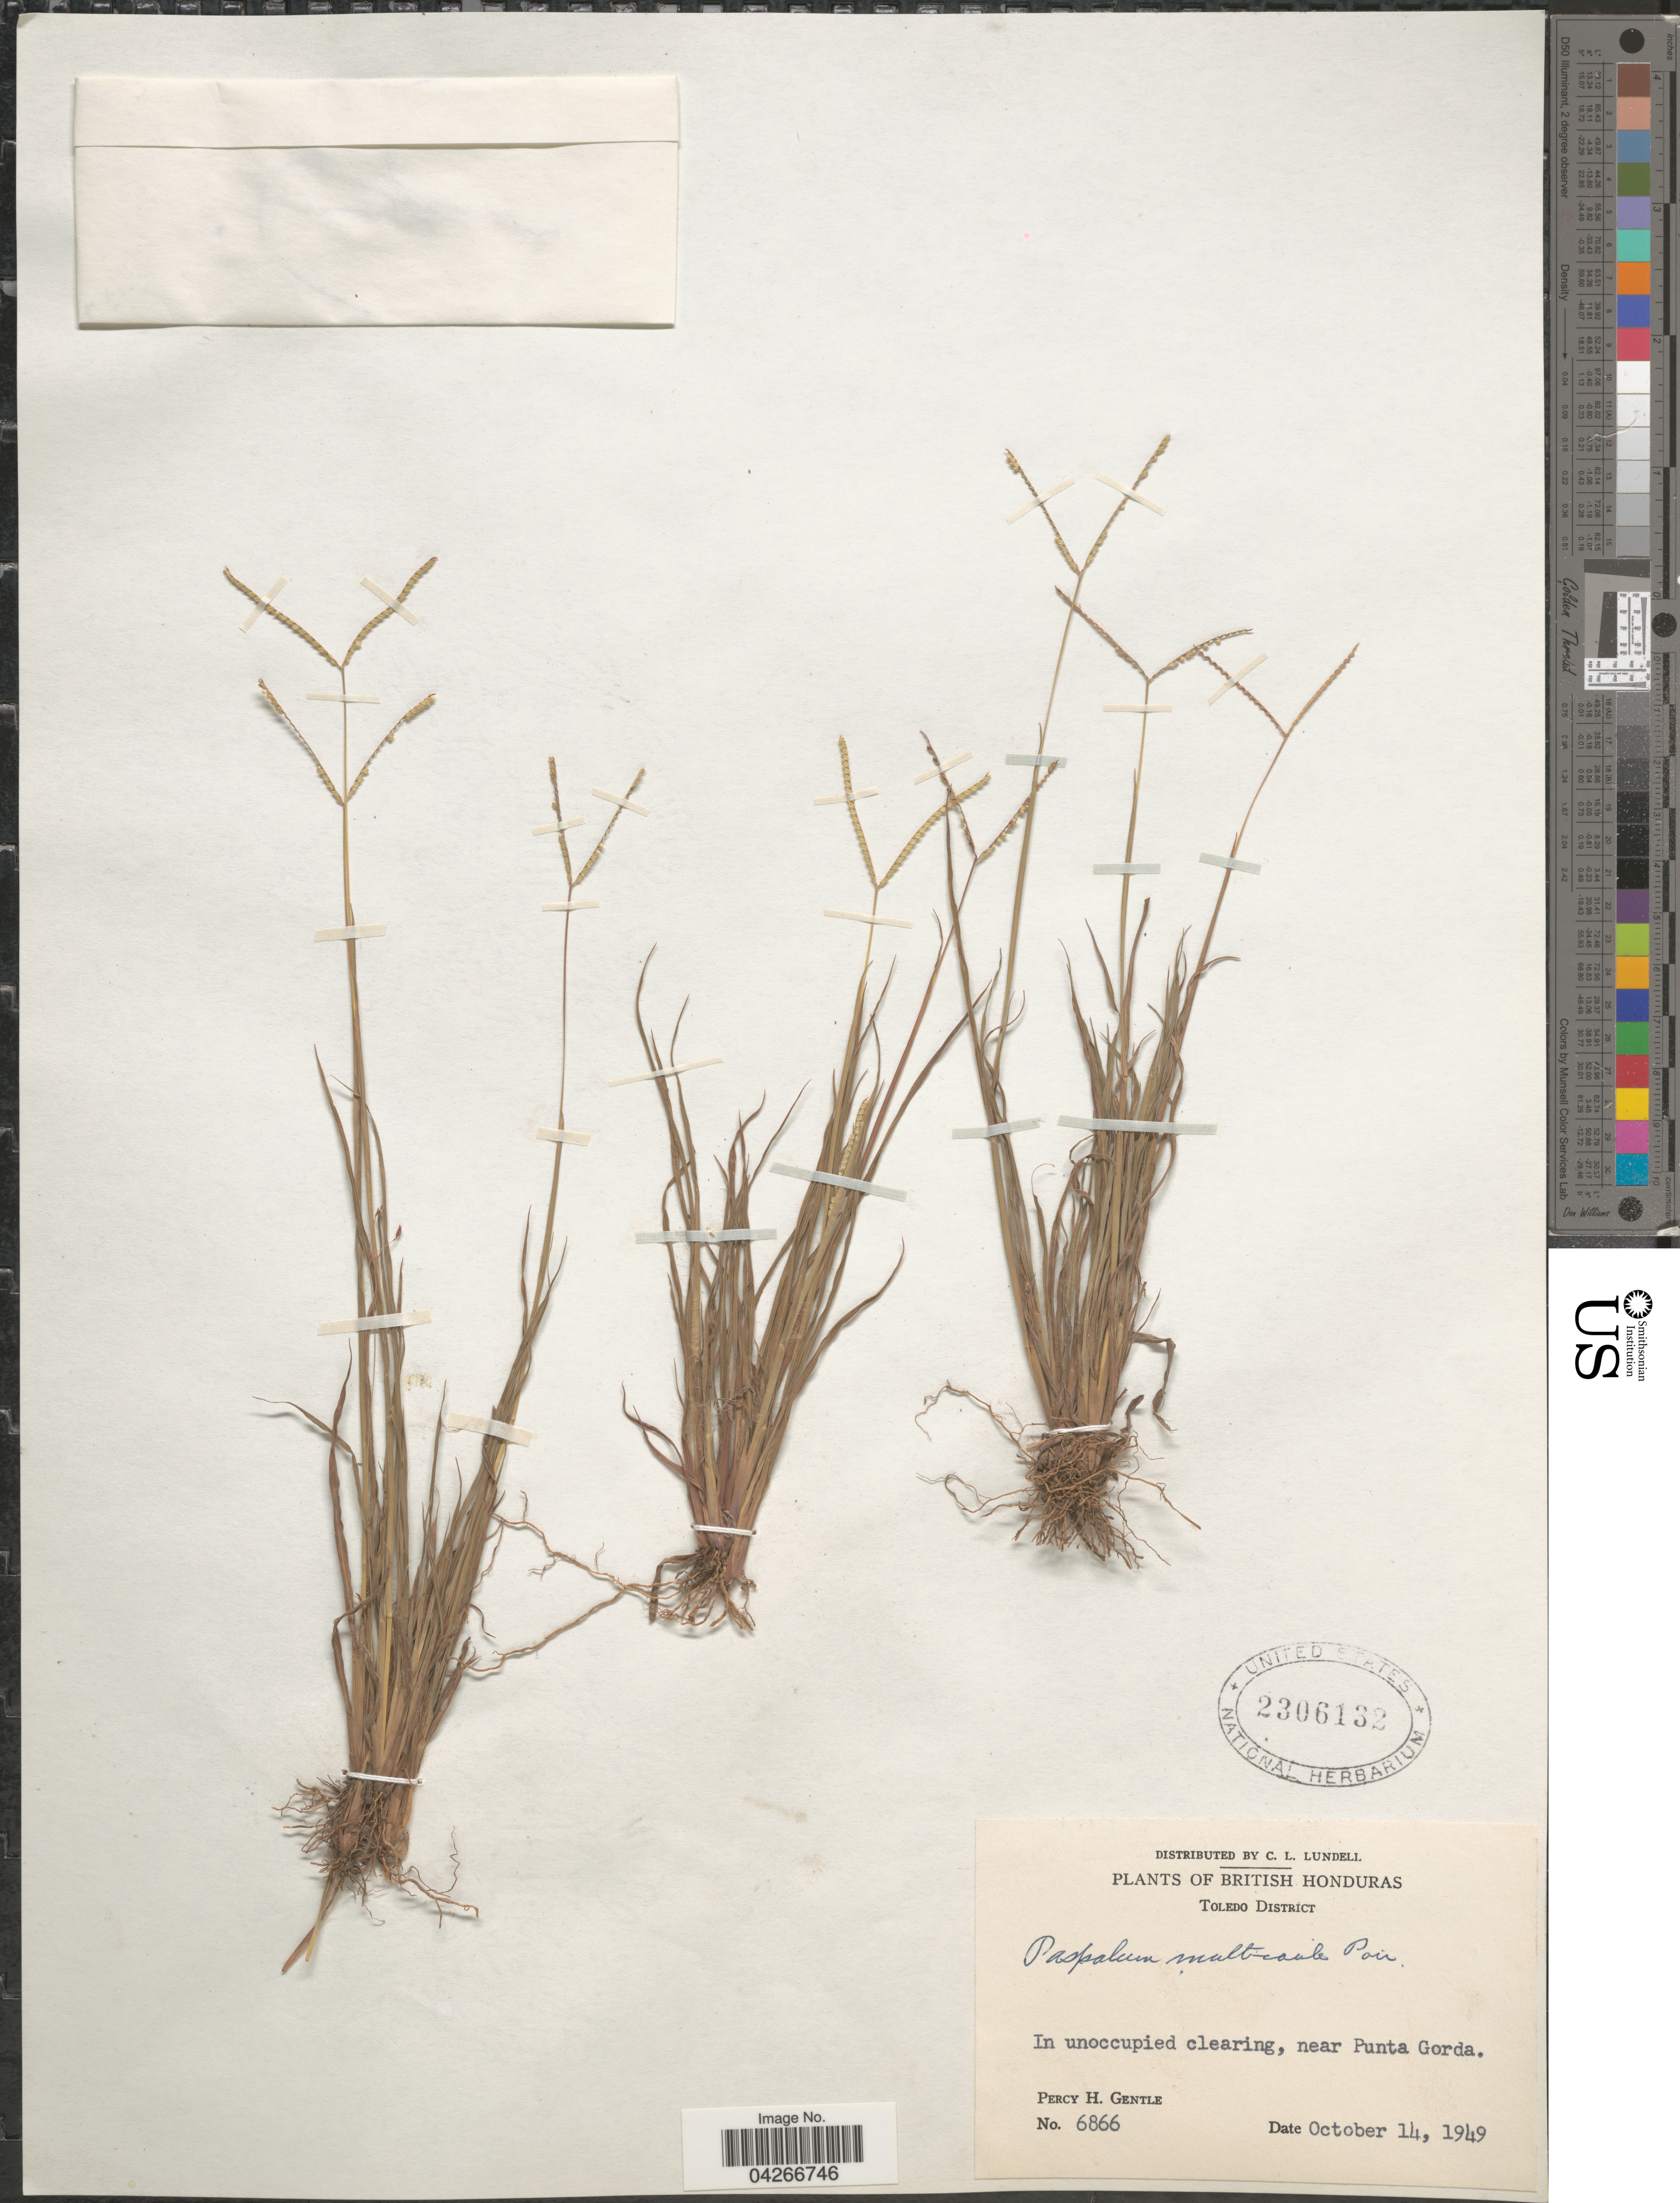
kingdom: Plantae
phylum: Tracheophyta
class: Liliopsida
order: Poales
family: Poaceae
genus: Paspalum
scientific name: Paspalum multicaule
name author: Poir. in Lam.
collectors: P. H. Gentle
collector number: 6866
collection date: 1949-10-14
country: Belize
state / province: Toledo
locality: British Honduras. Toledo District. Near Punta Gorda.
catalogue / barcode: US 2306132